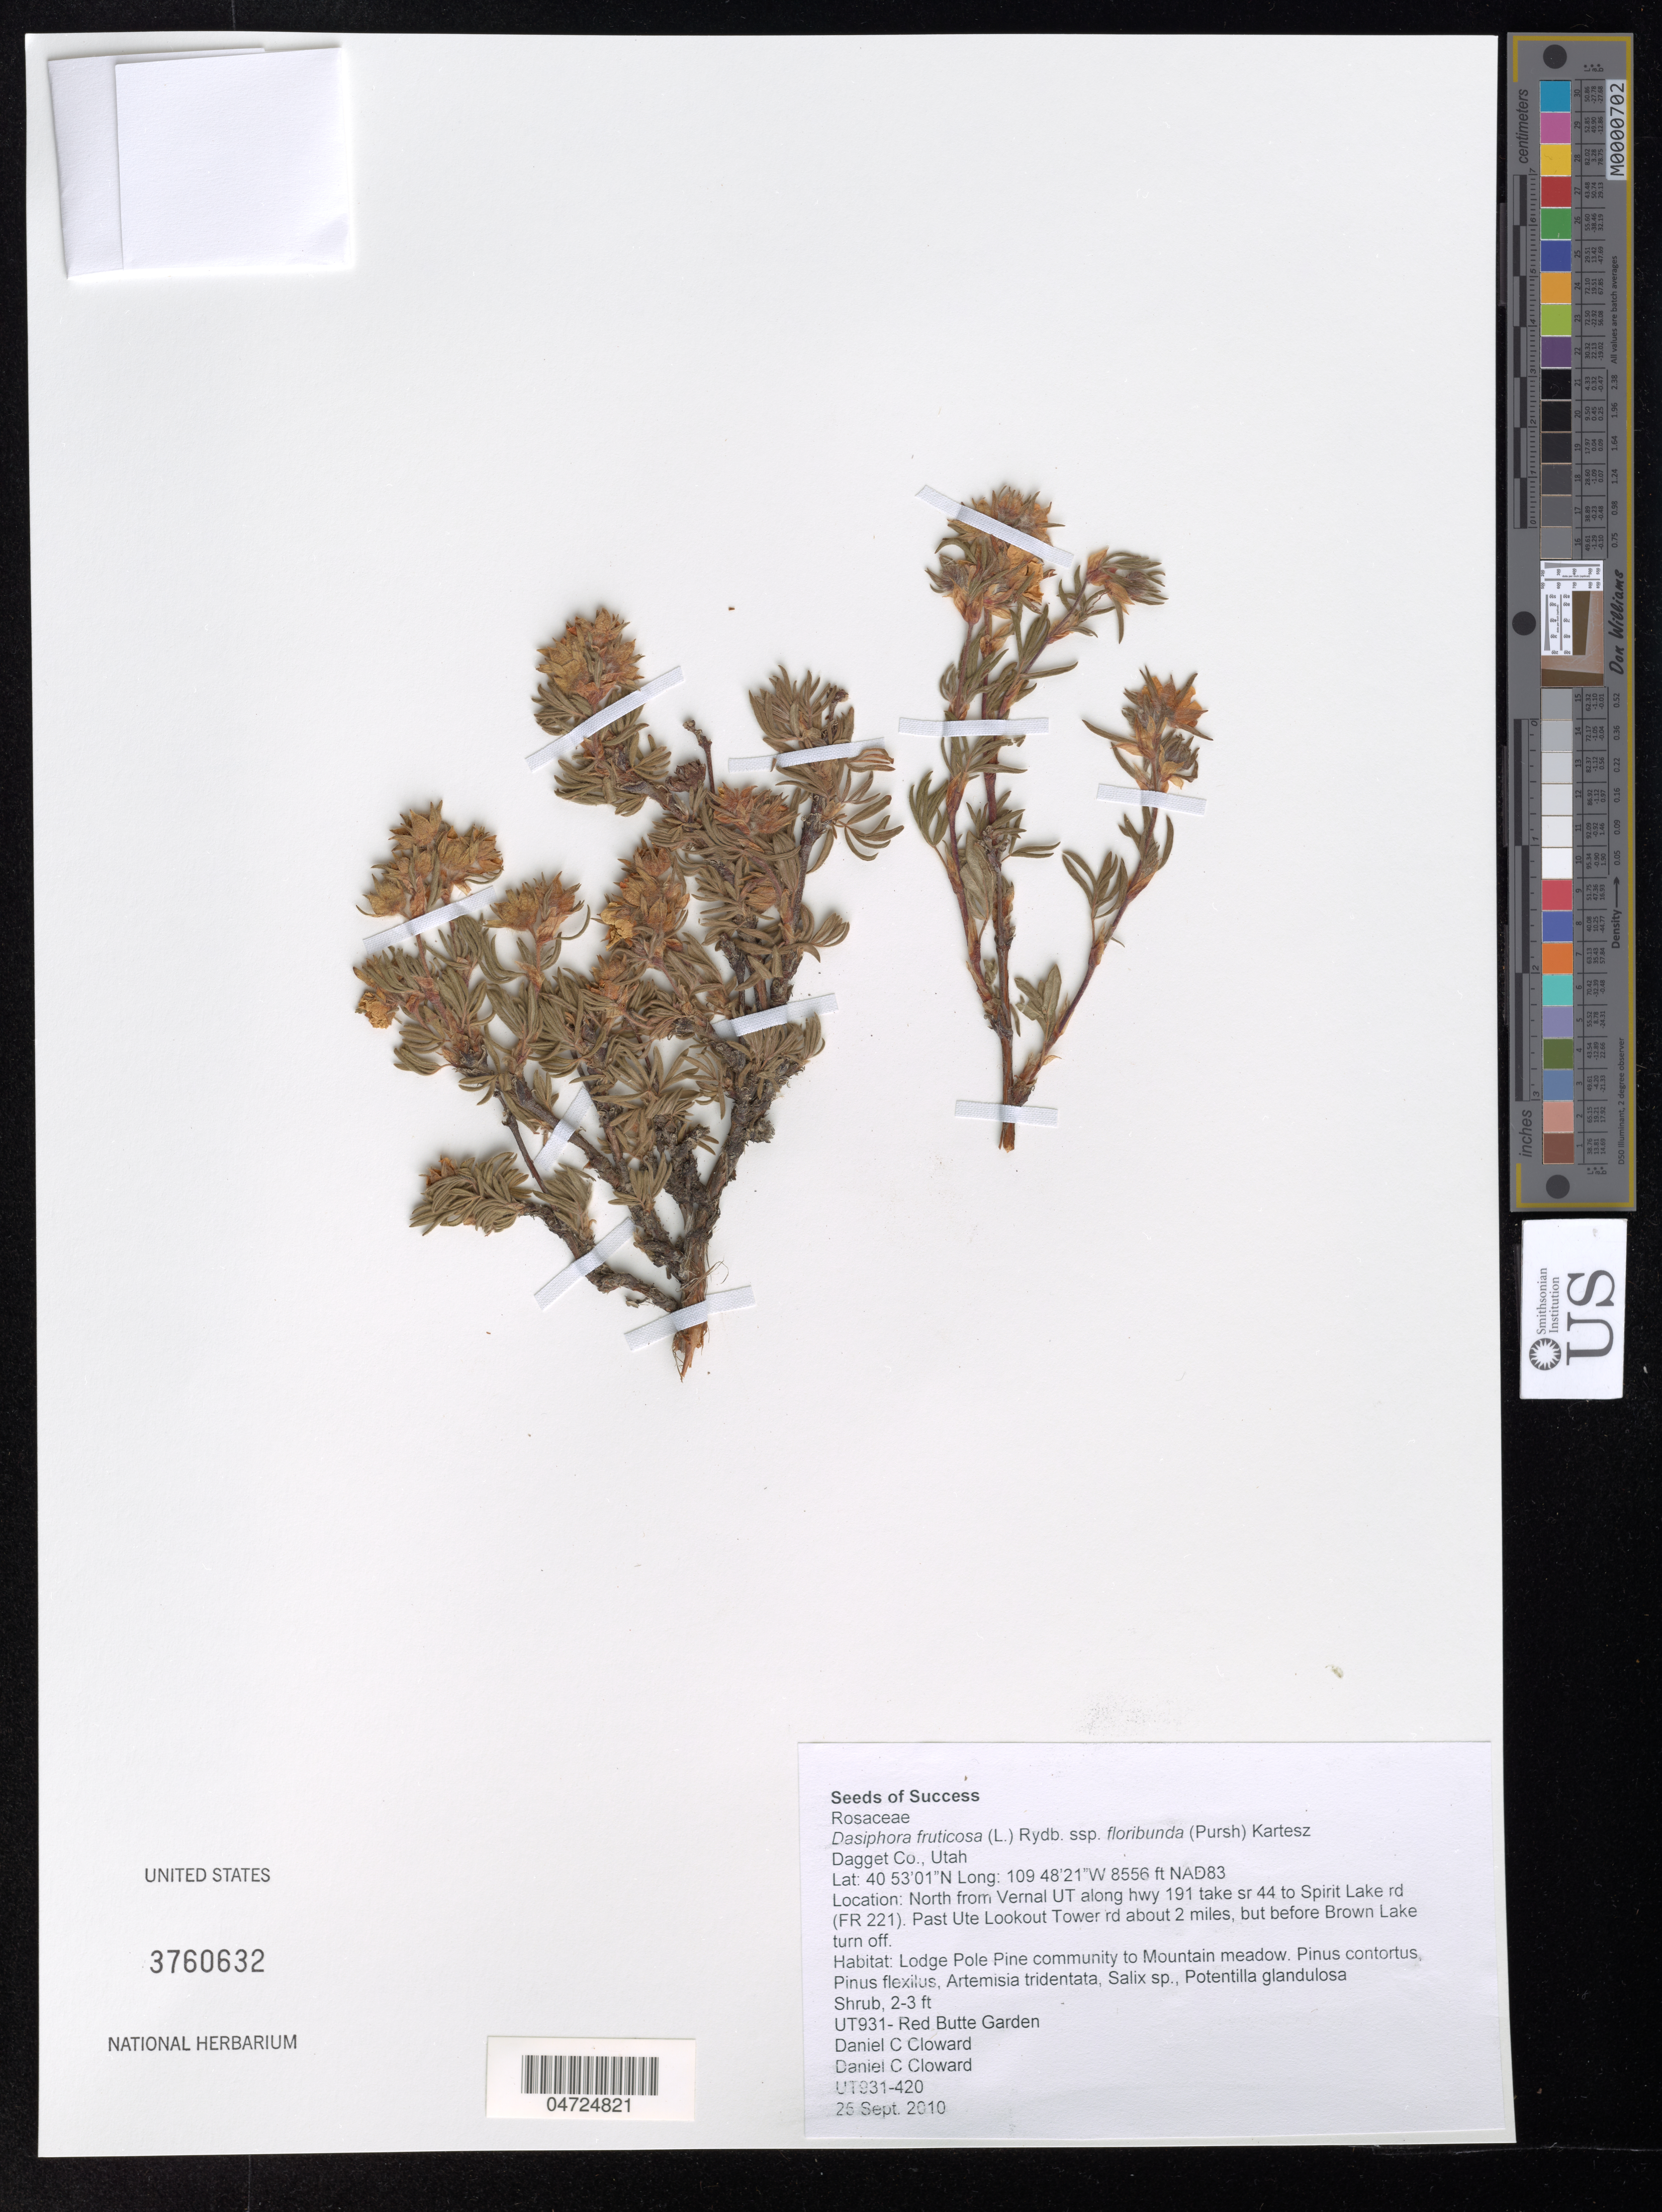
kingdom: Plantae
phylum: Tracheophyta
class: Magnoliopsida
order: Rosales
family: Rosaceae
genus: Dasiphora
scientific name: Dasiphora fruticosa subsp. floribunda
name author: (Pursh) Kartesz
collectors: D. Cloward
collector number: UT931-420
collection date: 2010-09-25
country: United States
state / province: Utah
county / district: Daggett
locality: Dagget Co. NAD 83. North from Vernal UT along hwy 191 take sr 44 to Spirit Lake rd (FR 221). Past Ute Lookout Tower rd about 2 miles, but before Brown Lake turn off.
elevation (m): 2608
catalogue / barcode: US 3760632